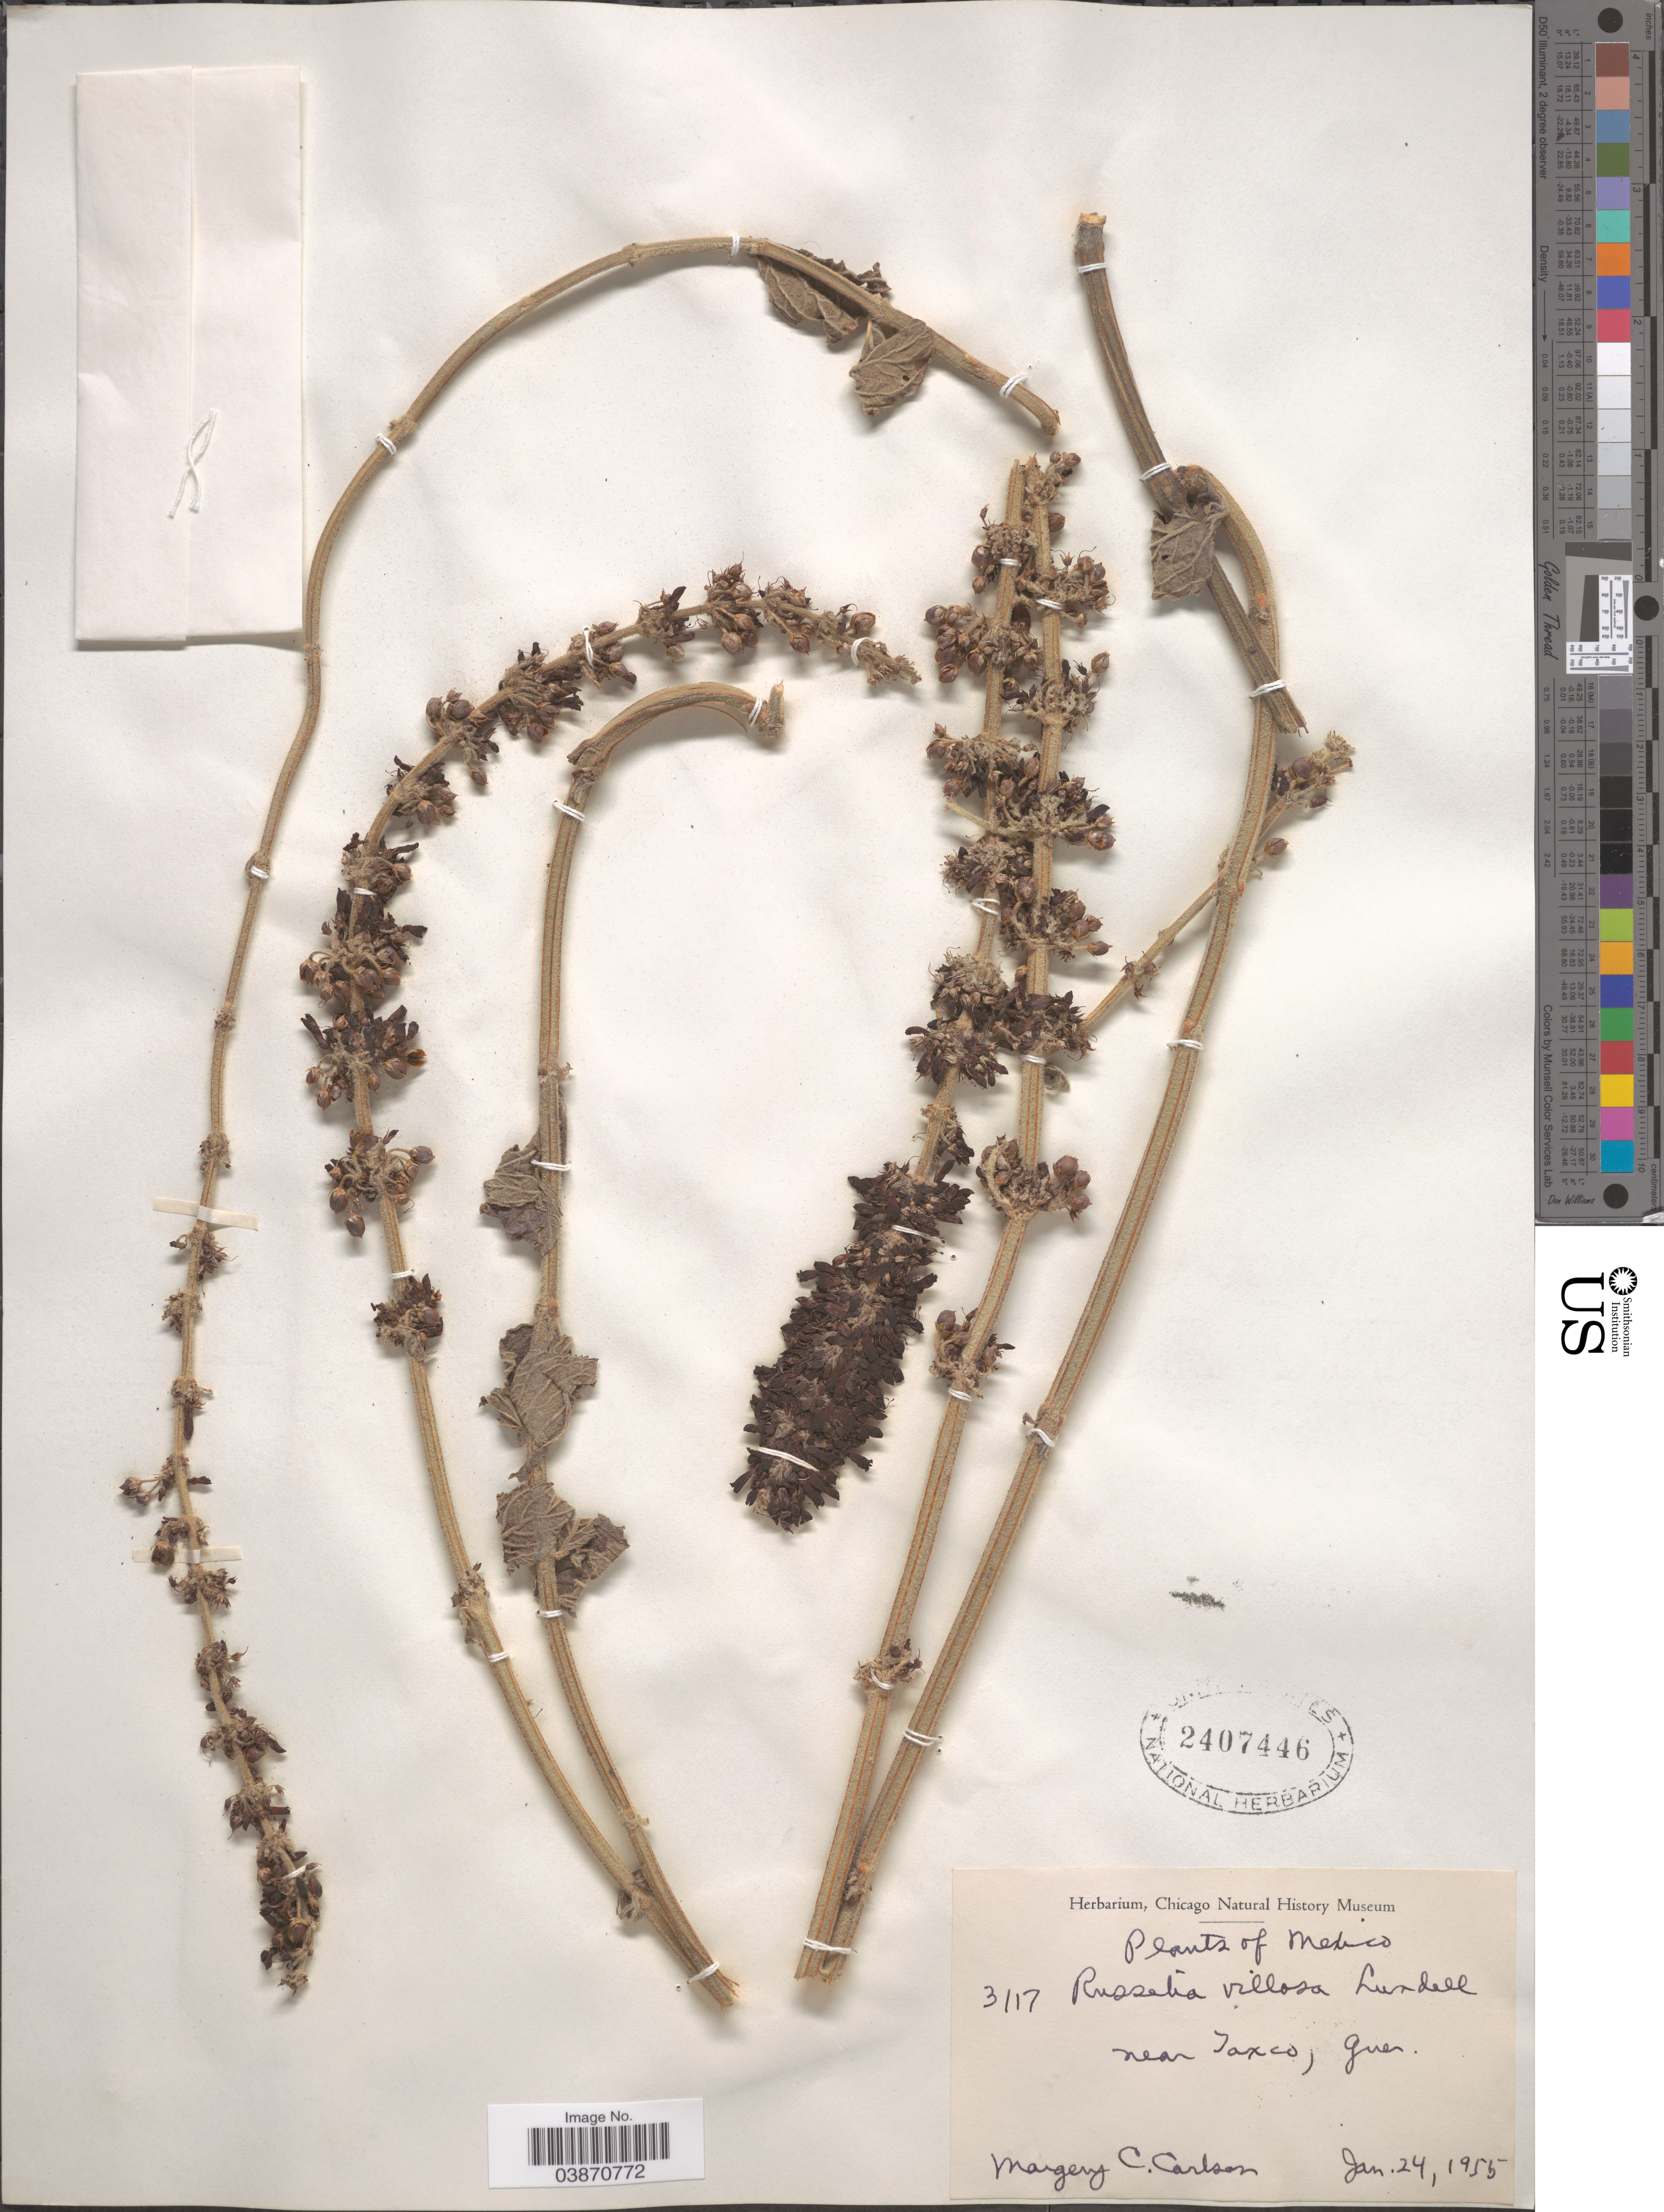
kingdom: Plantae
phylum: Tracheophyta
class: Magnoliopsida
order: Lamiales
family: Plantaginaceae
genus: Russelia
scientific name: Russelia villosa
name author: Lundell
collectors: M. C. Carlson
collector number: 3117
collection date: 1955-01-24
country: Mexico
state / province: Guerrero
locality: Near Tasco, Guer.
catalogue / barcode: US 2407446